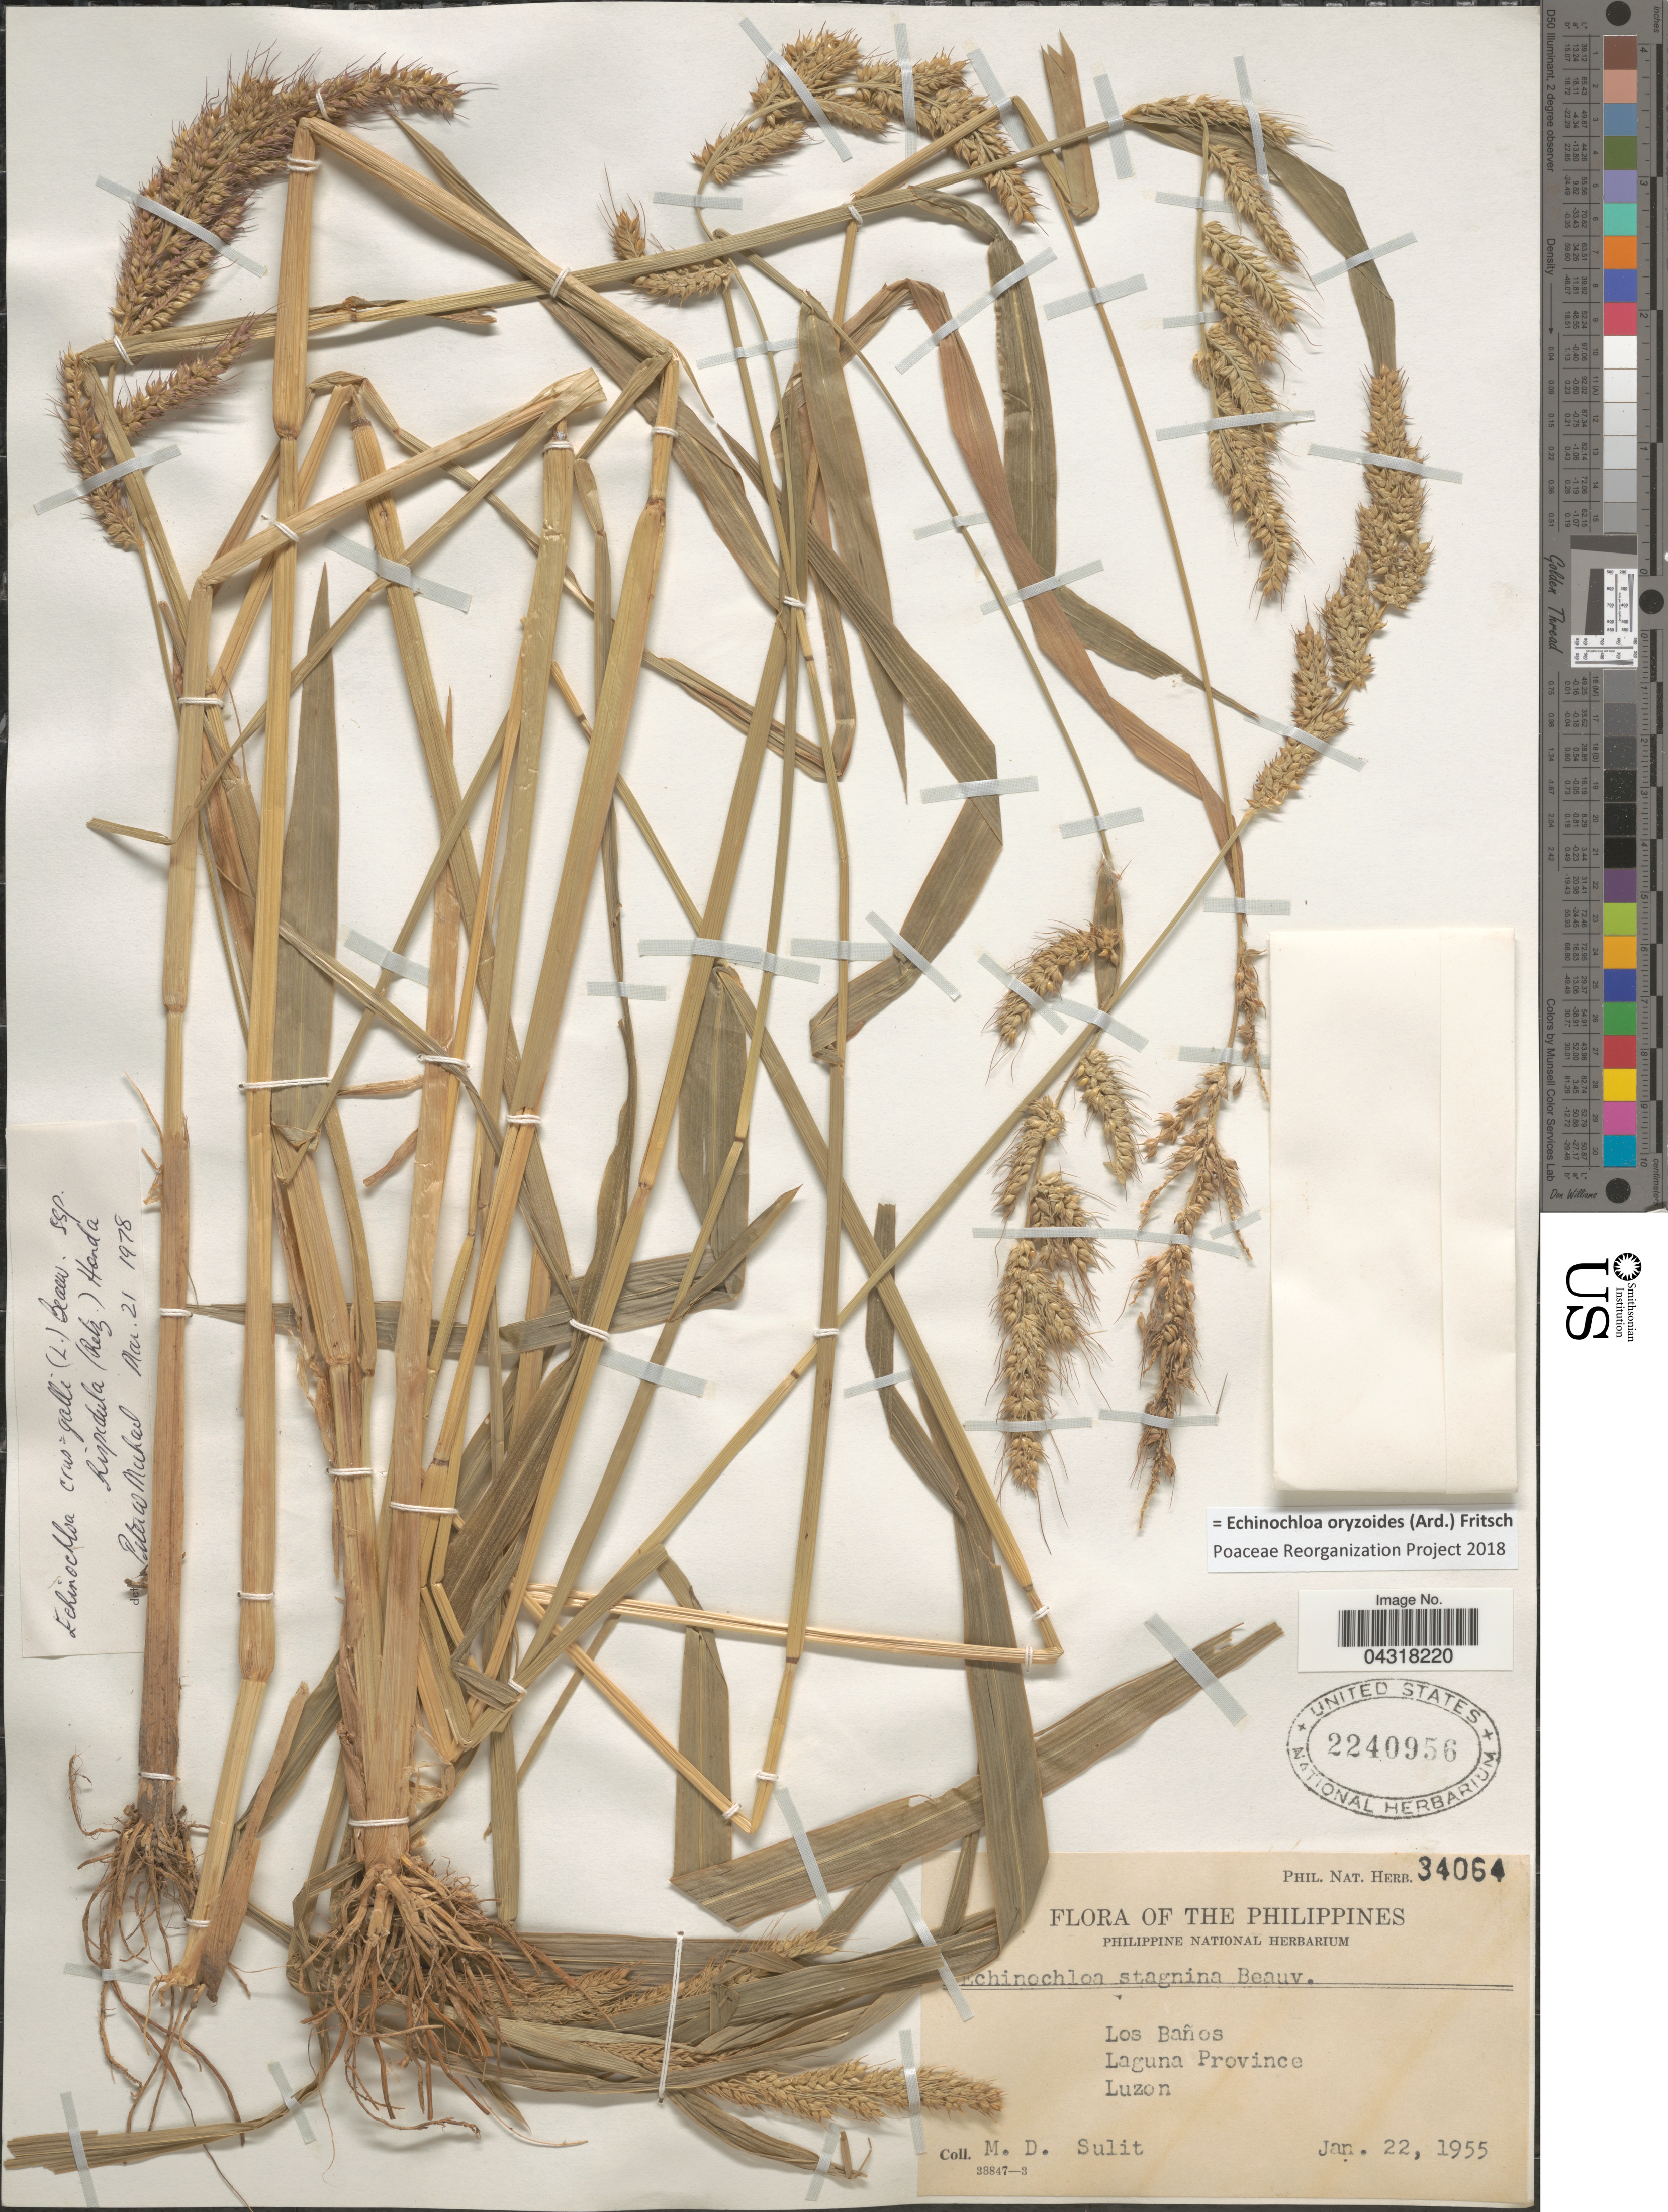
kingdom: Plantae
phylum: Tracheophyta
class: Liliopsida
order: Poales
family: Poaceae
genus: Echinochloa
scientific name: Echinochloa oryzoides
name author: (Ard.) Fritsch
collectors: M. Sulit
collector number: Phil. Nat. Herb. 34064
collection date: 1955-01-22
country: Philippines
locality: Los Baños. Laguna Province. Luzon.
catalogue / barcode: US 2240956